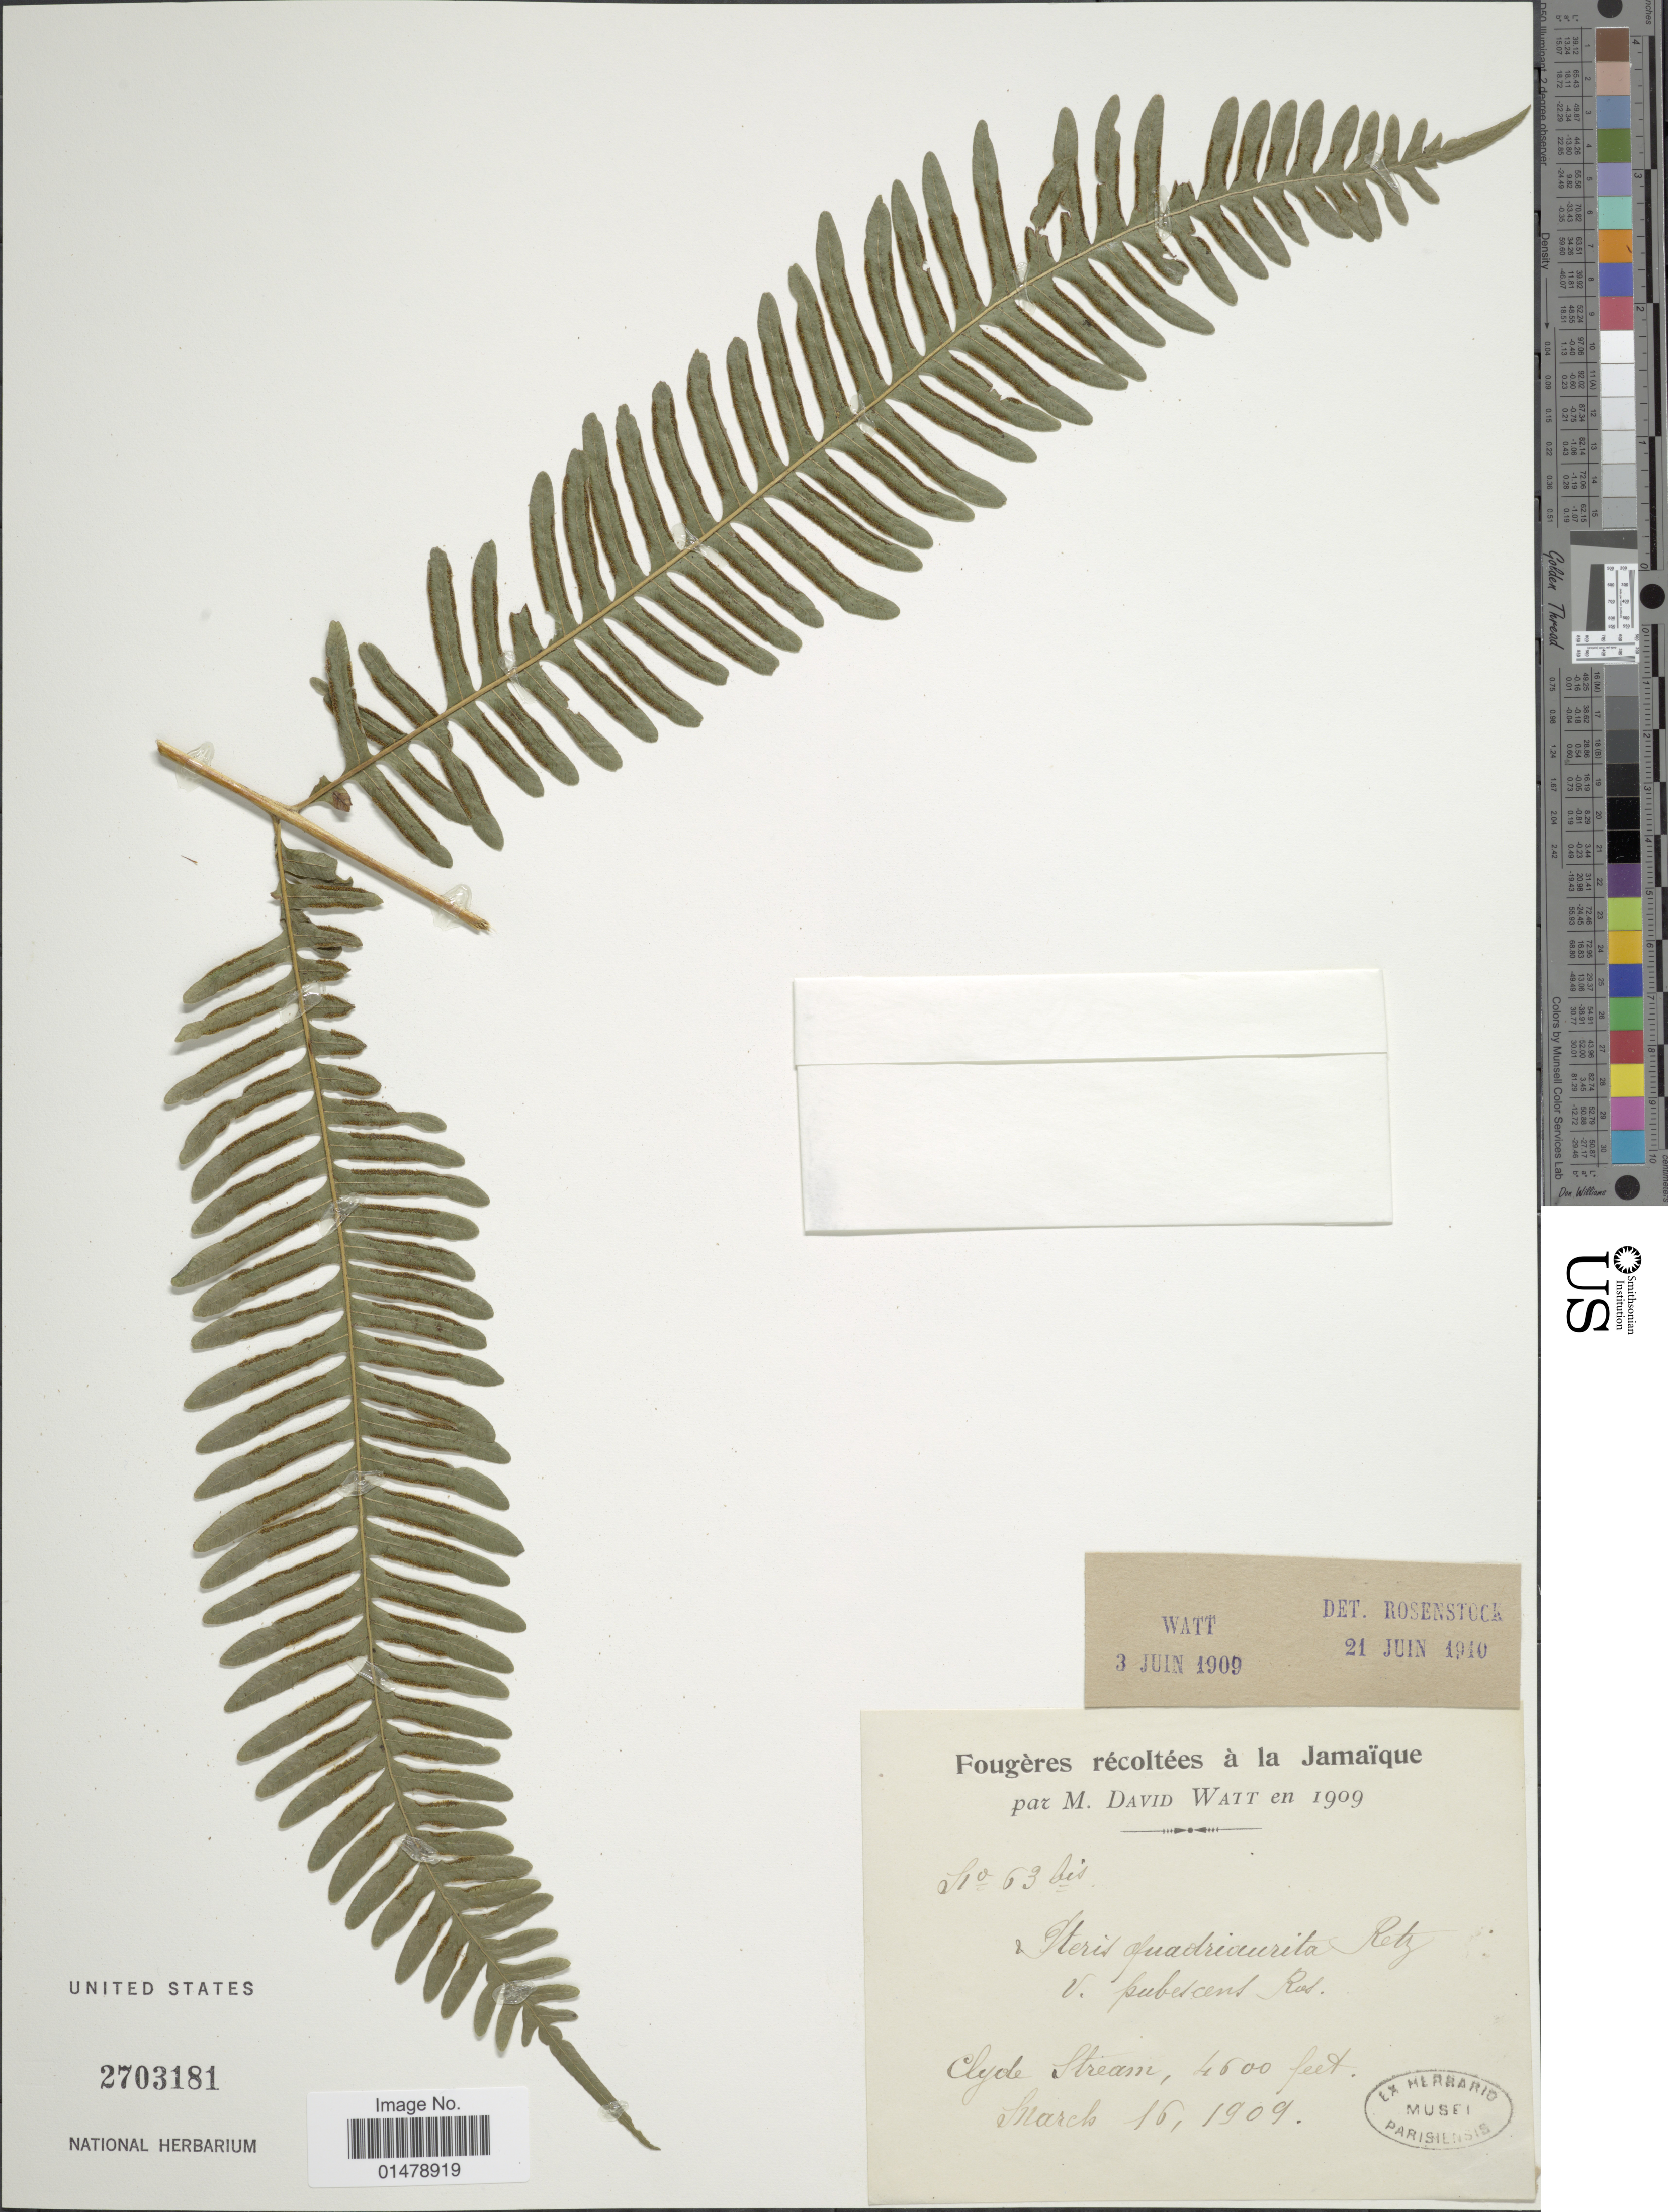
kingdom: Plantae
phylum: Tracheophyta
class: Polypodiopsida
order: Polypodiales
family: Pteridaceae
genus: Pteris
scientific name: Pteris quadriaurita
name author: Retz.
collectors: D. A. P. Watt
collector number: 63bis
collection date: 1909-03-16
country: Jamaica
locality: Clyde Stream.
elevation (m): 1402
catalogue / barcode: US 2703181